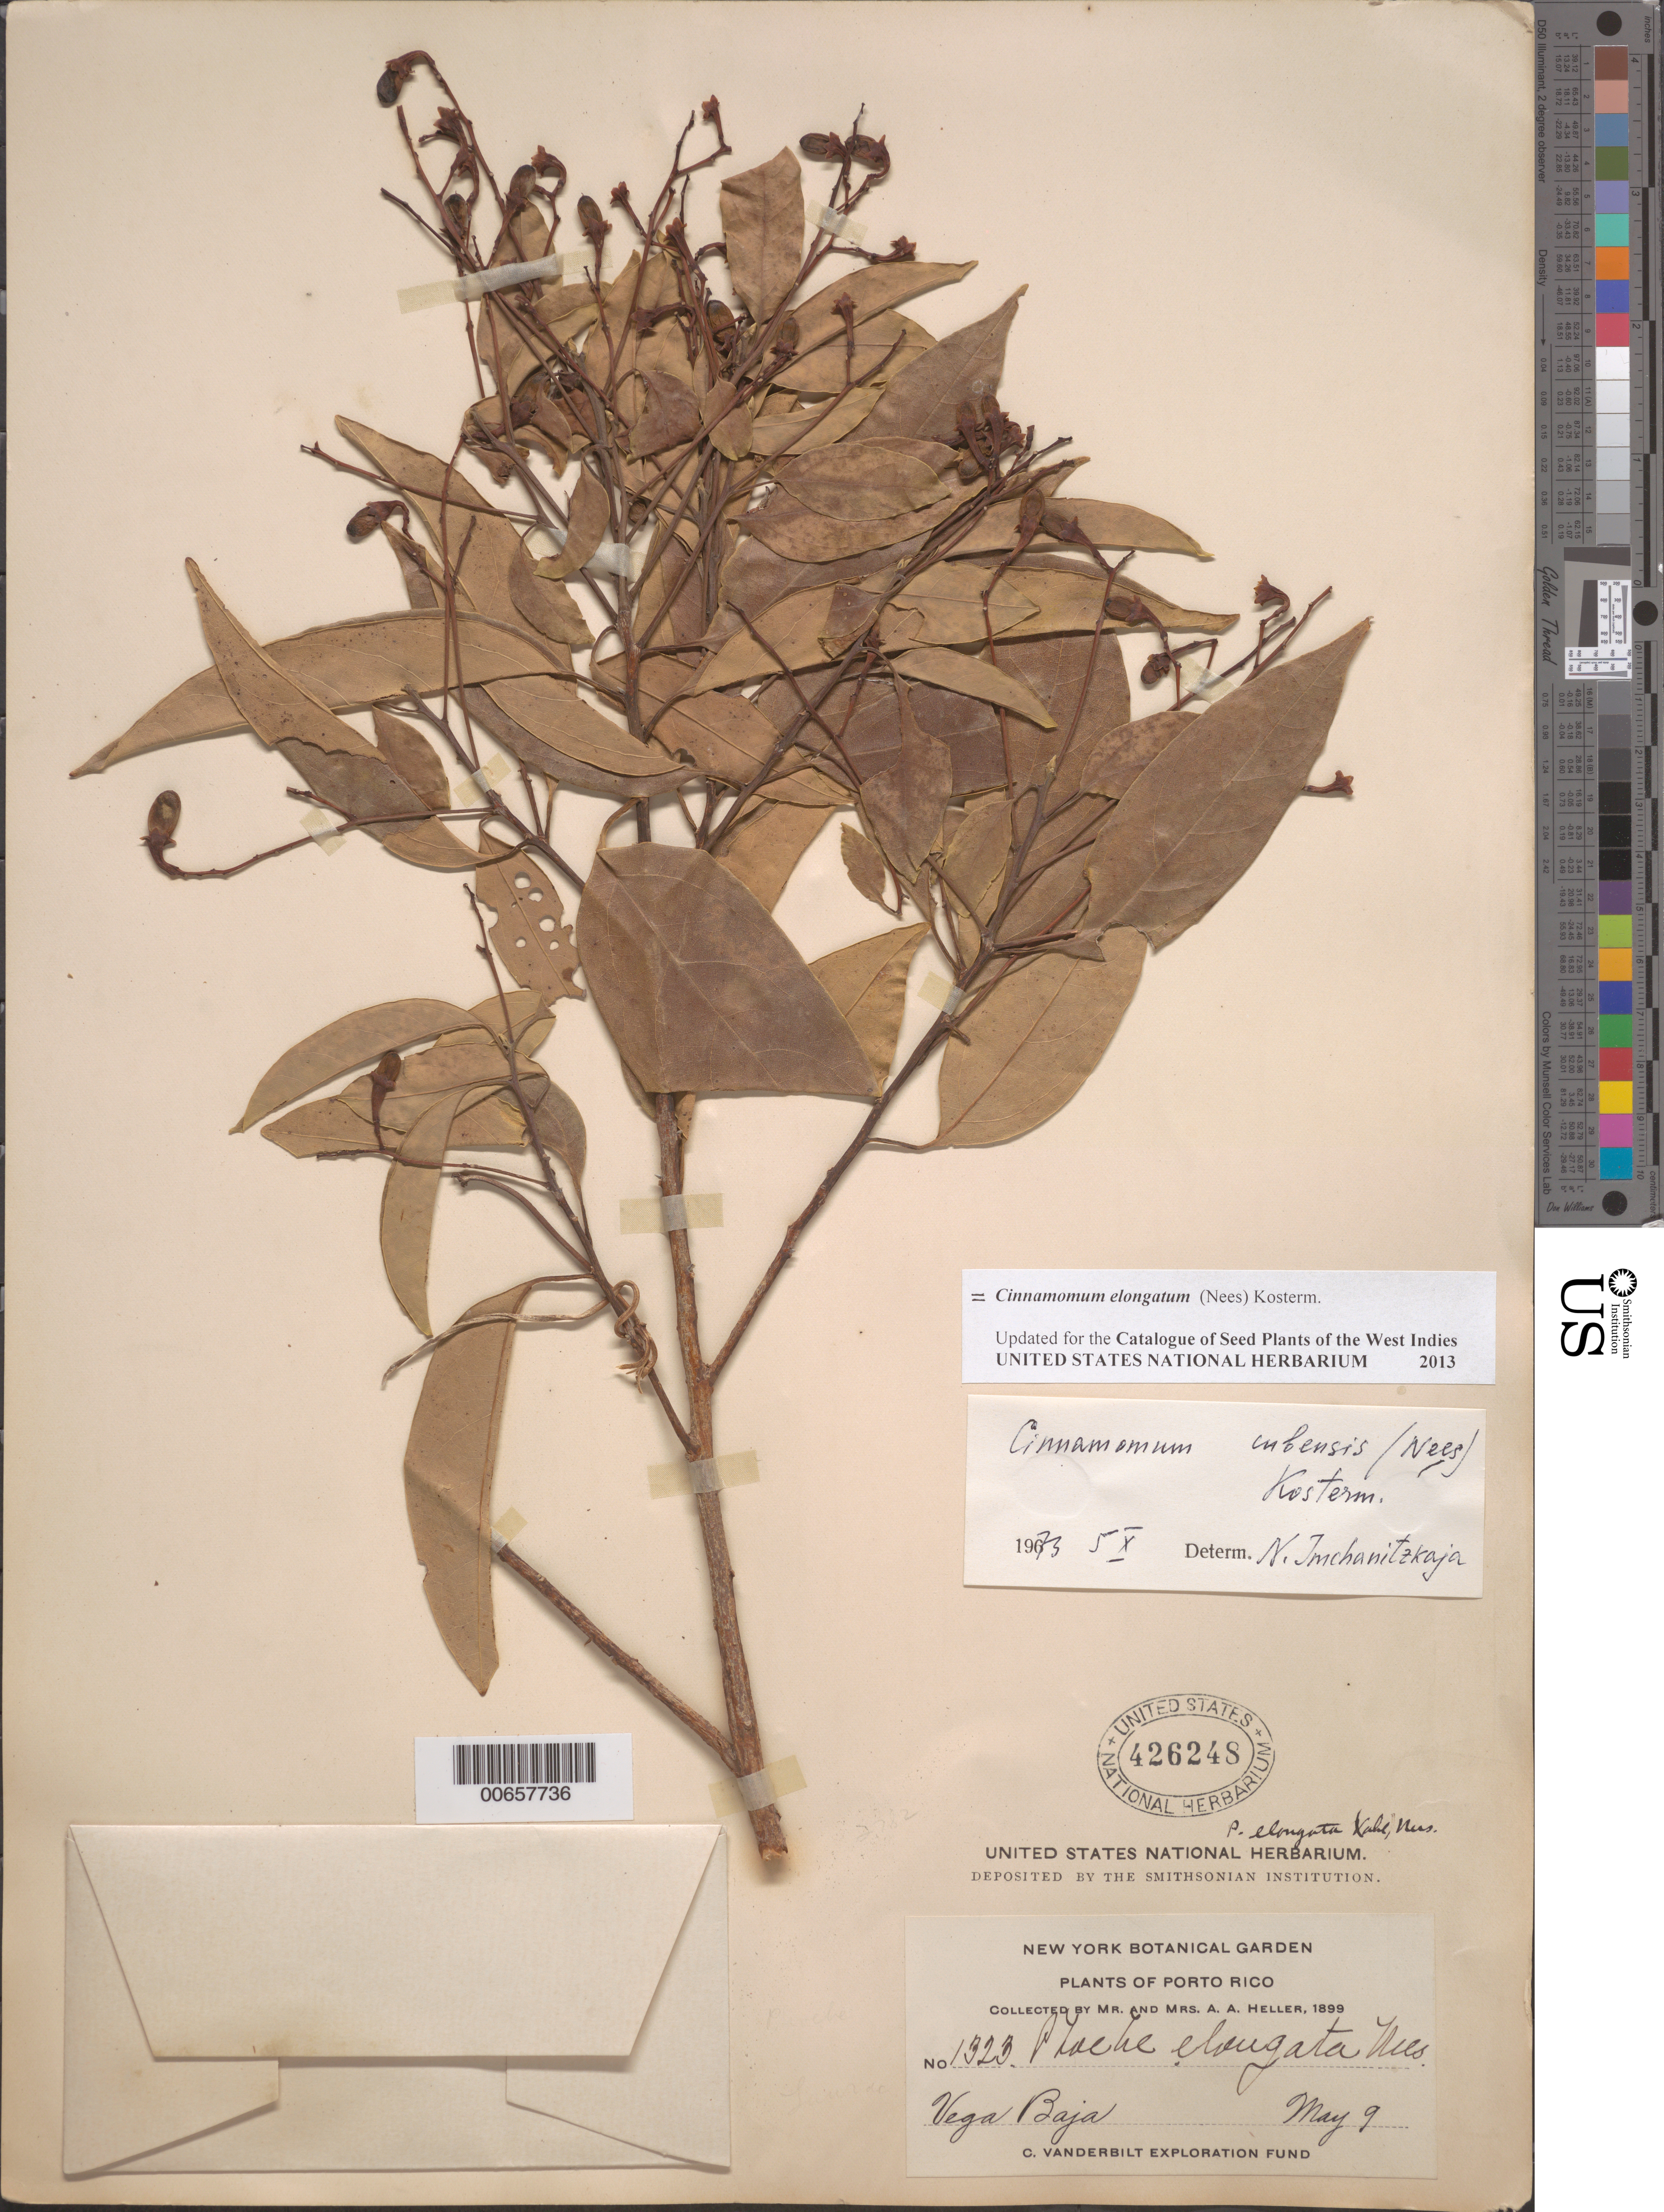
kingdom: Plantae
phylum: Tracheophyta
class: Magnoliopsida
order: Laurales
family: Lauraceae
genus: Cinnamomum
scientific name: Cinnamomum elongatum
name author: (Nees) Kosterm.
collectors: A. A. Heller & -- Heller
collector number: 1323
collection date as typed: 09 May 1899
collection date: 1899-05-09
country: Puerto Rico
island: Greater Antilles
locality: Vega Baja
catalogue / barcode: US 426248